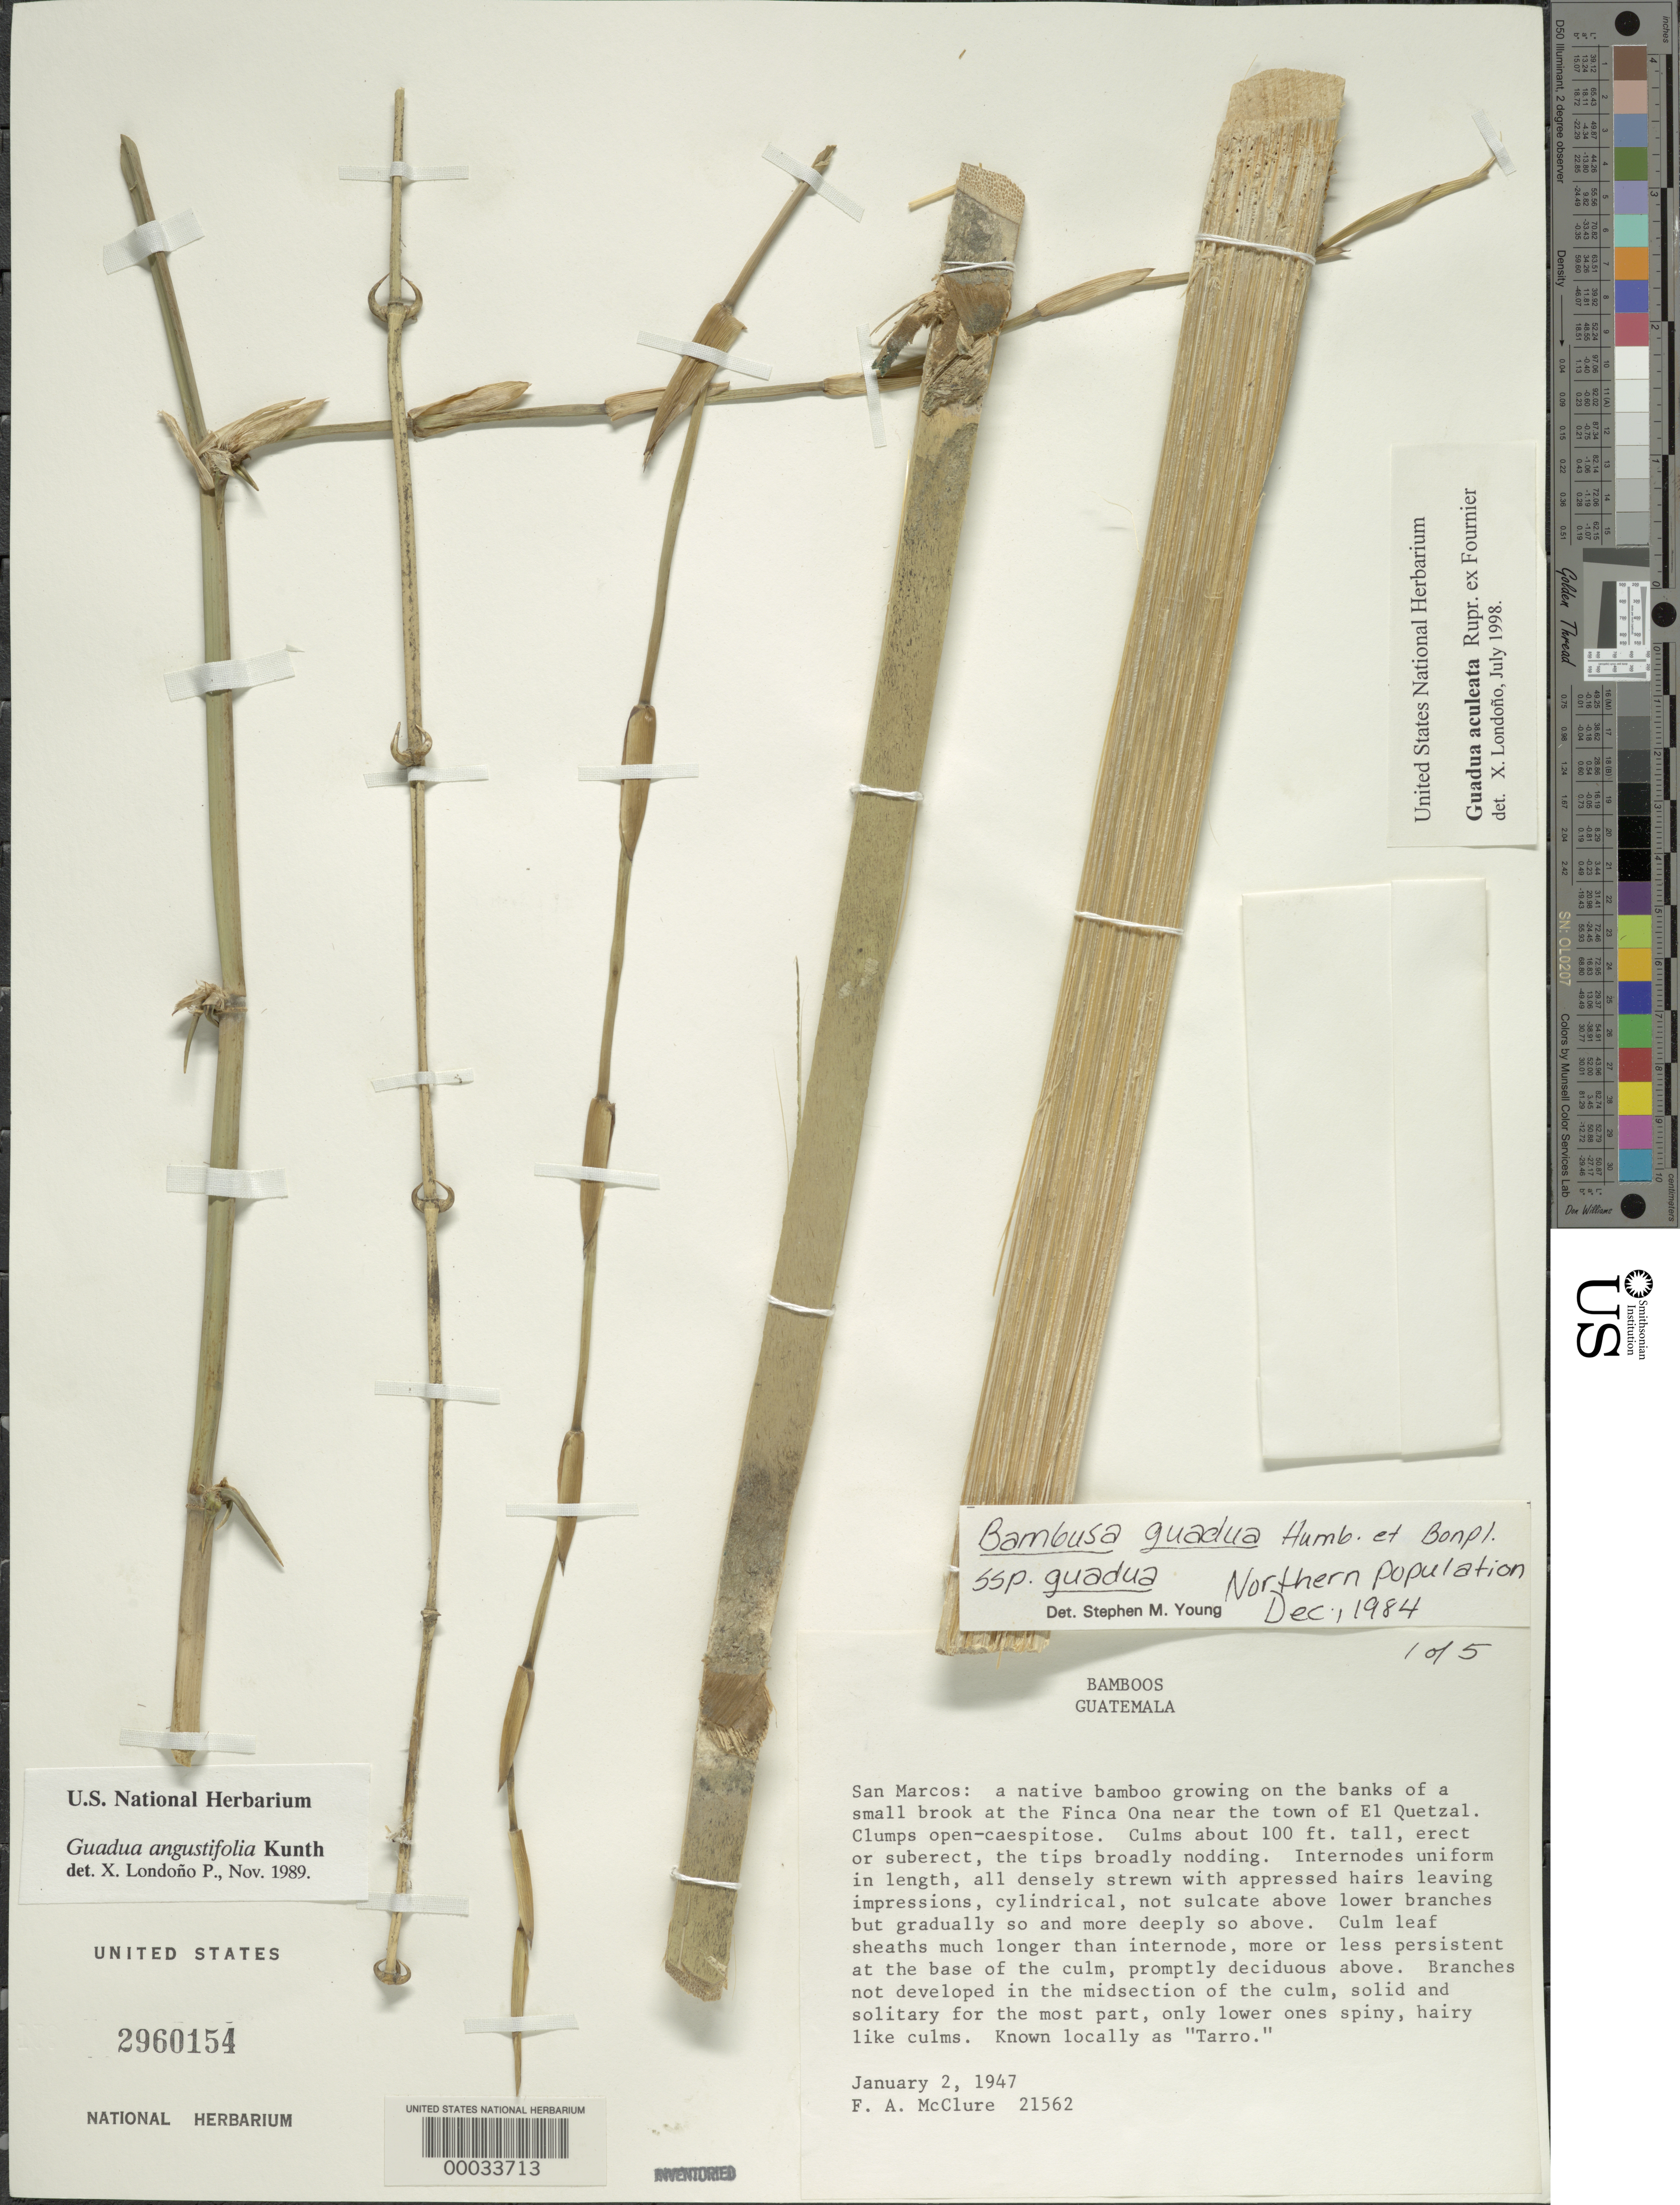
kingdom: Plantae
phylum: Tracheophyta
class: Liliopsida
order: Poales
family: Poaceae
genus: Guadua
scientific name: Guadua aculeata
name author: Rupr. ex E. Fourn.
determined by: Londoño, X., (TULV), Jardin Botanico "Juan Maria Cespedes"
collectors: F. A. McClure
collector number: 21562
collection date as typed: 02 Jan 1947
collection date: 1947-01-02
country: Guatemala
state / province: San Marcos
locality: Finca Ona, El Quetzal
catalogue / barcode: US 2960154